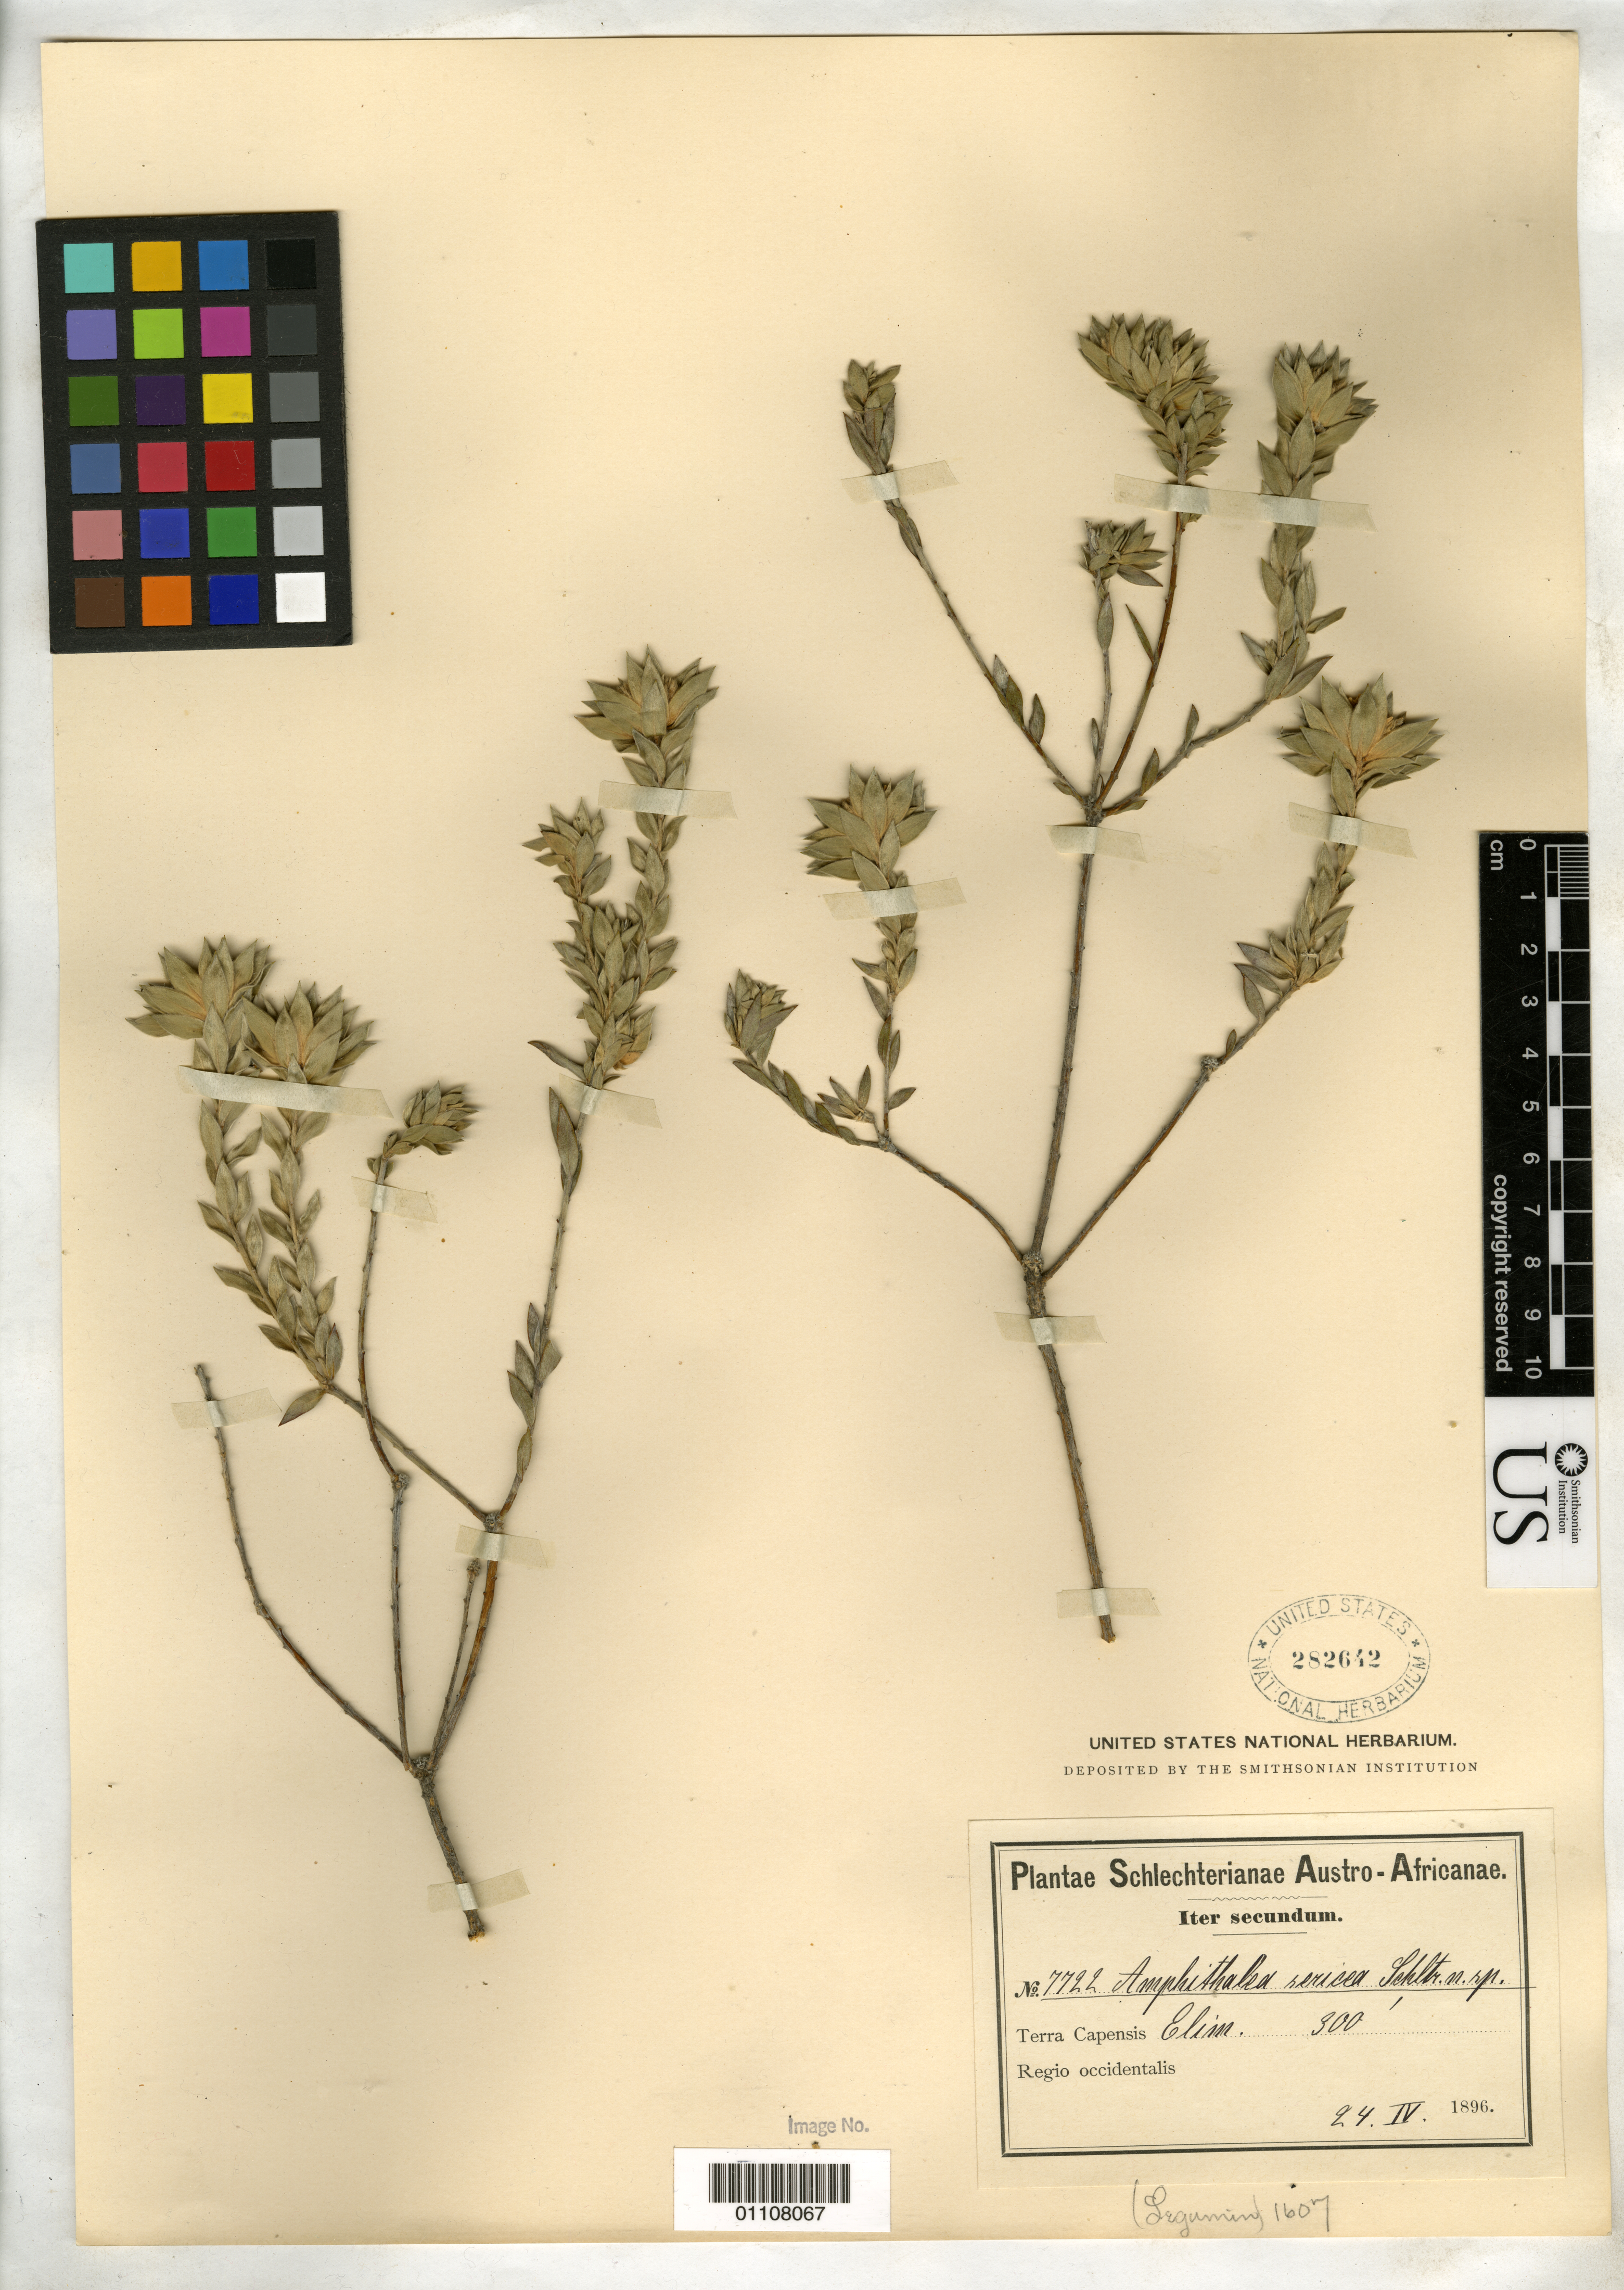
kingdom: Plantae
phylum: Tracheophyta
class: Magnoliopsida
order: Fabales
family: Fabaceae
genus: Amphithalea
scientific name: Amphithalea sericea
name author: Schltr.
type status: Type Collection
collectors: F. R. R. Schlechter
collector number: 7722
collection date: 1896-04-24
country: South Africa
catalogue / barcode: US 282642